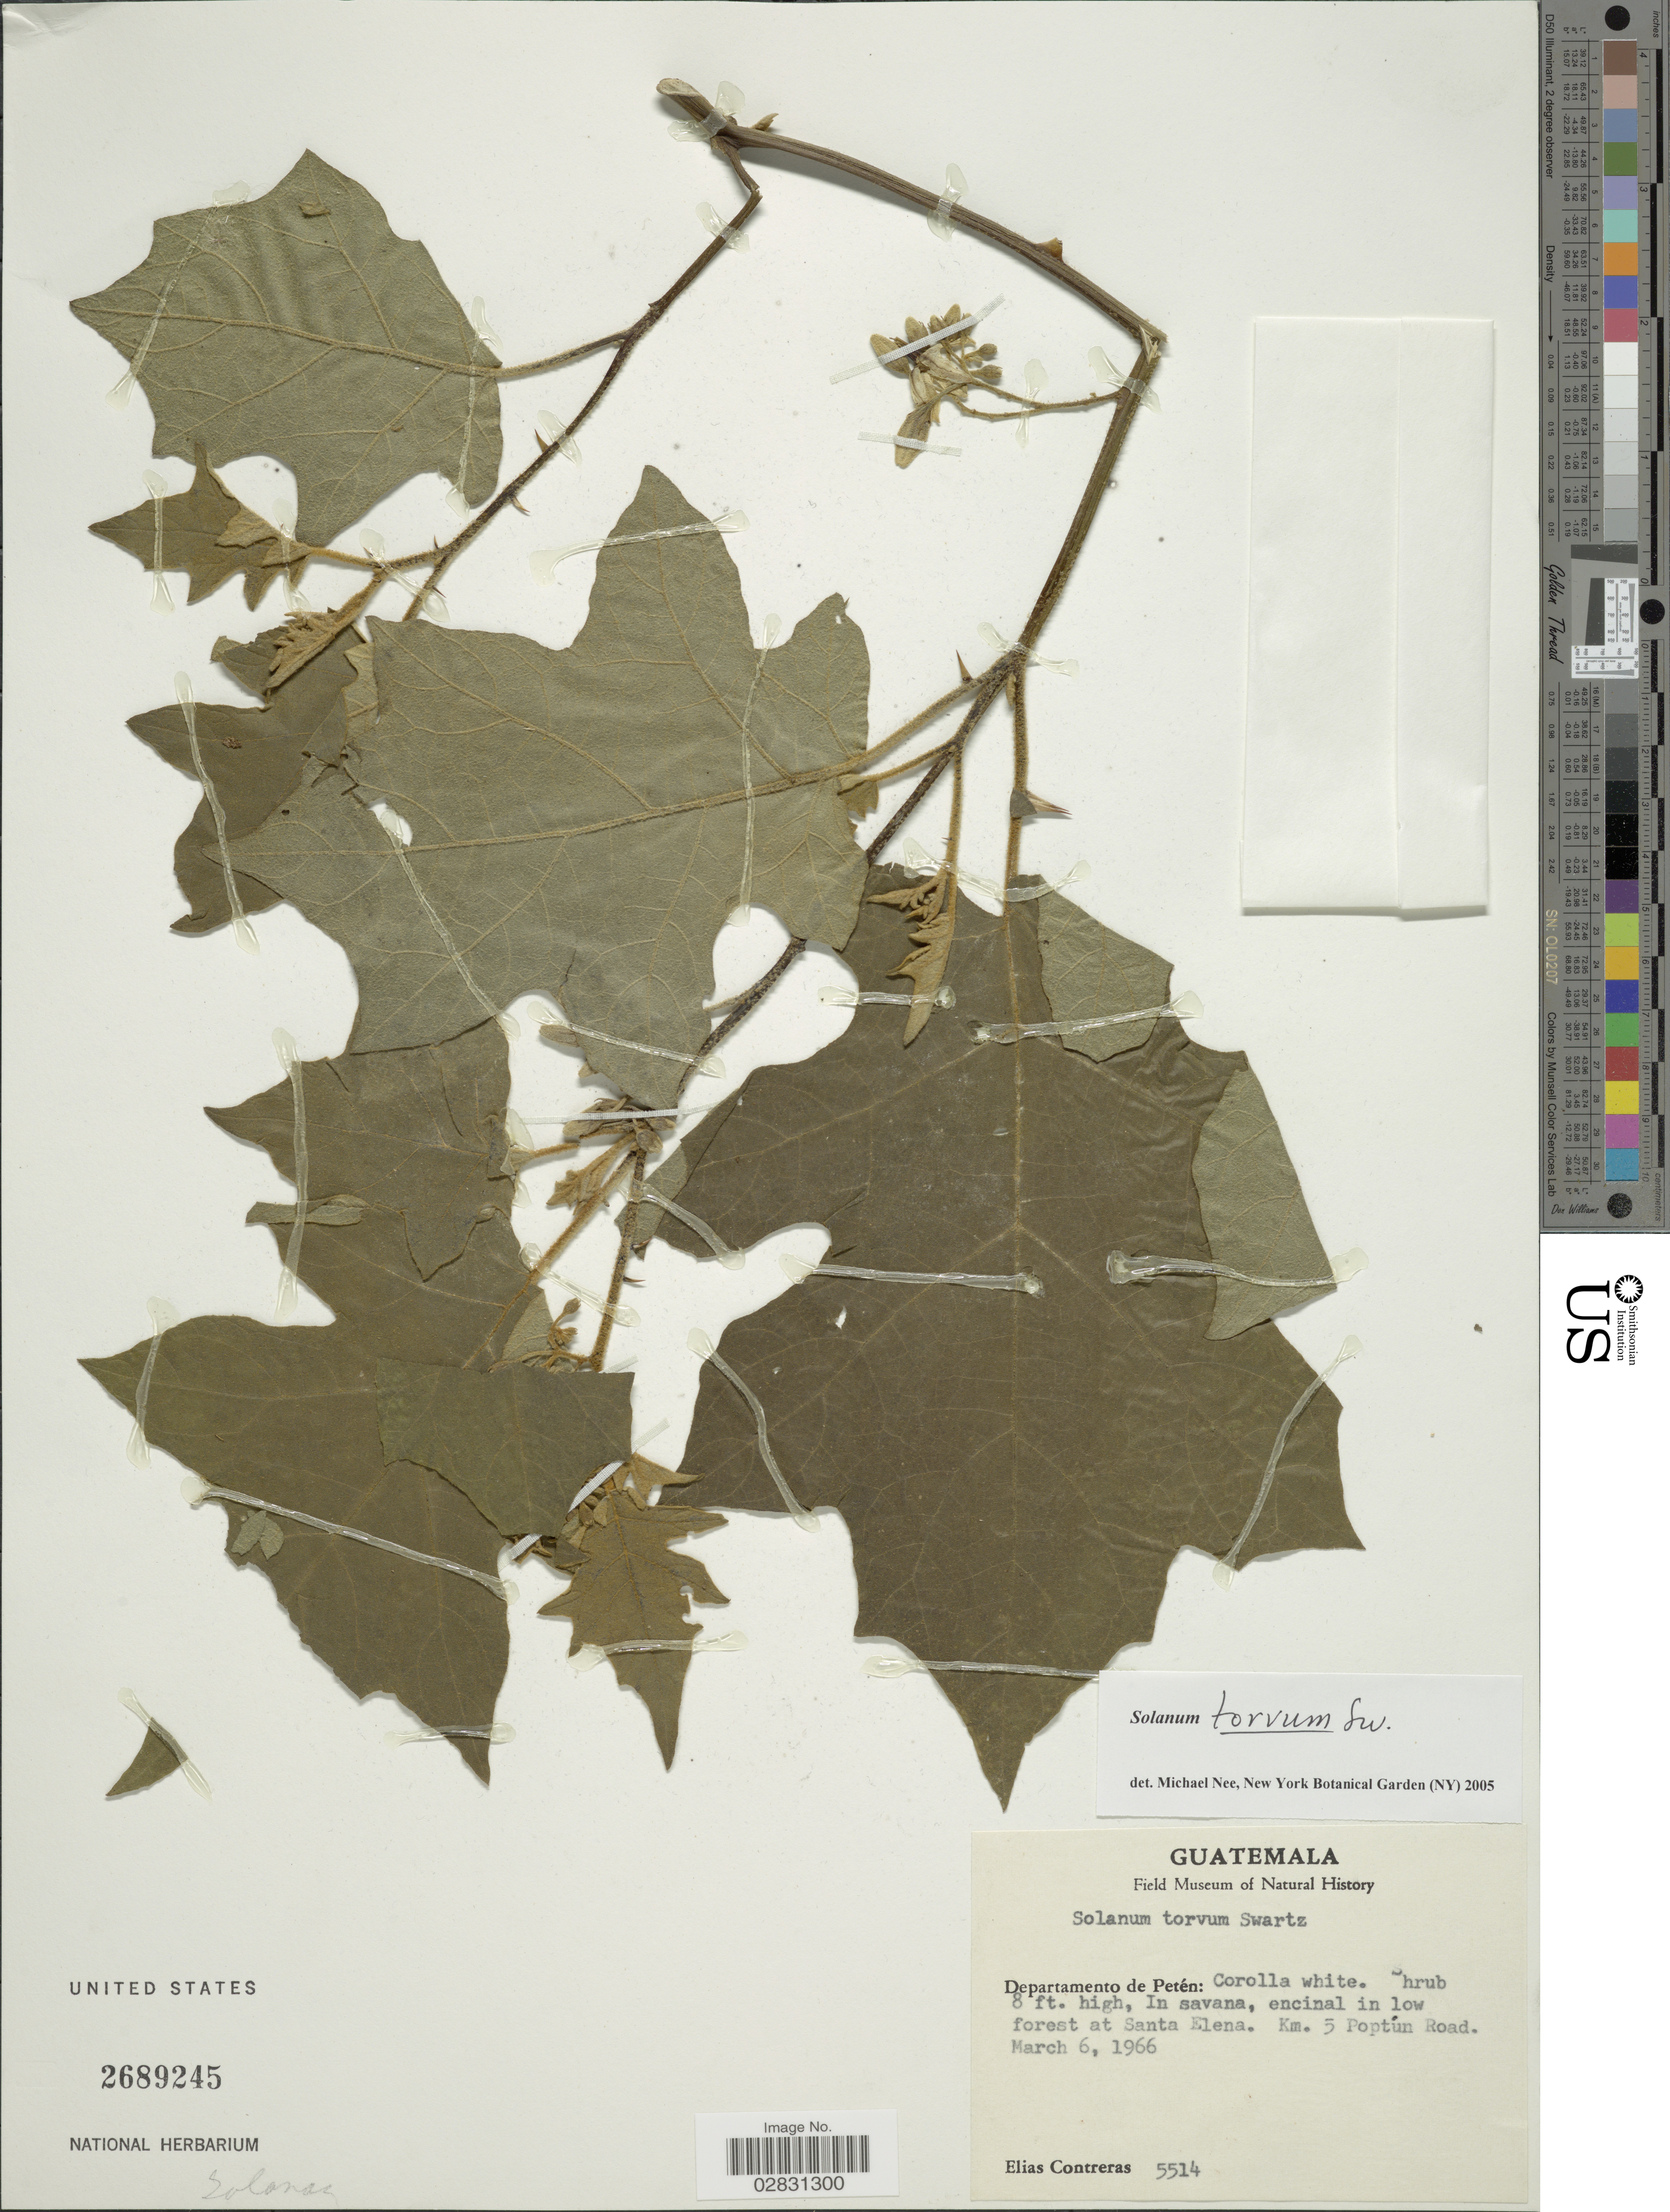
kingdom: Plantae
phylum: Tracheophyta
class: Magnoliopsida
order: Solanales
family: Solanaceae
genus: Solanum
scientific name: Solanum torvum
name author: Sw.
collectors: E. Contreras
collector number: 5514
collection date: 1966-03-06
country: Guatemala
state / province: El Petén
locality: Departamento de Petén: encinal in low forest at Santa Elena. Km. 5 Poptún Road.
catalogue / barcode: US 2689245